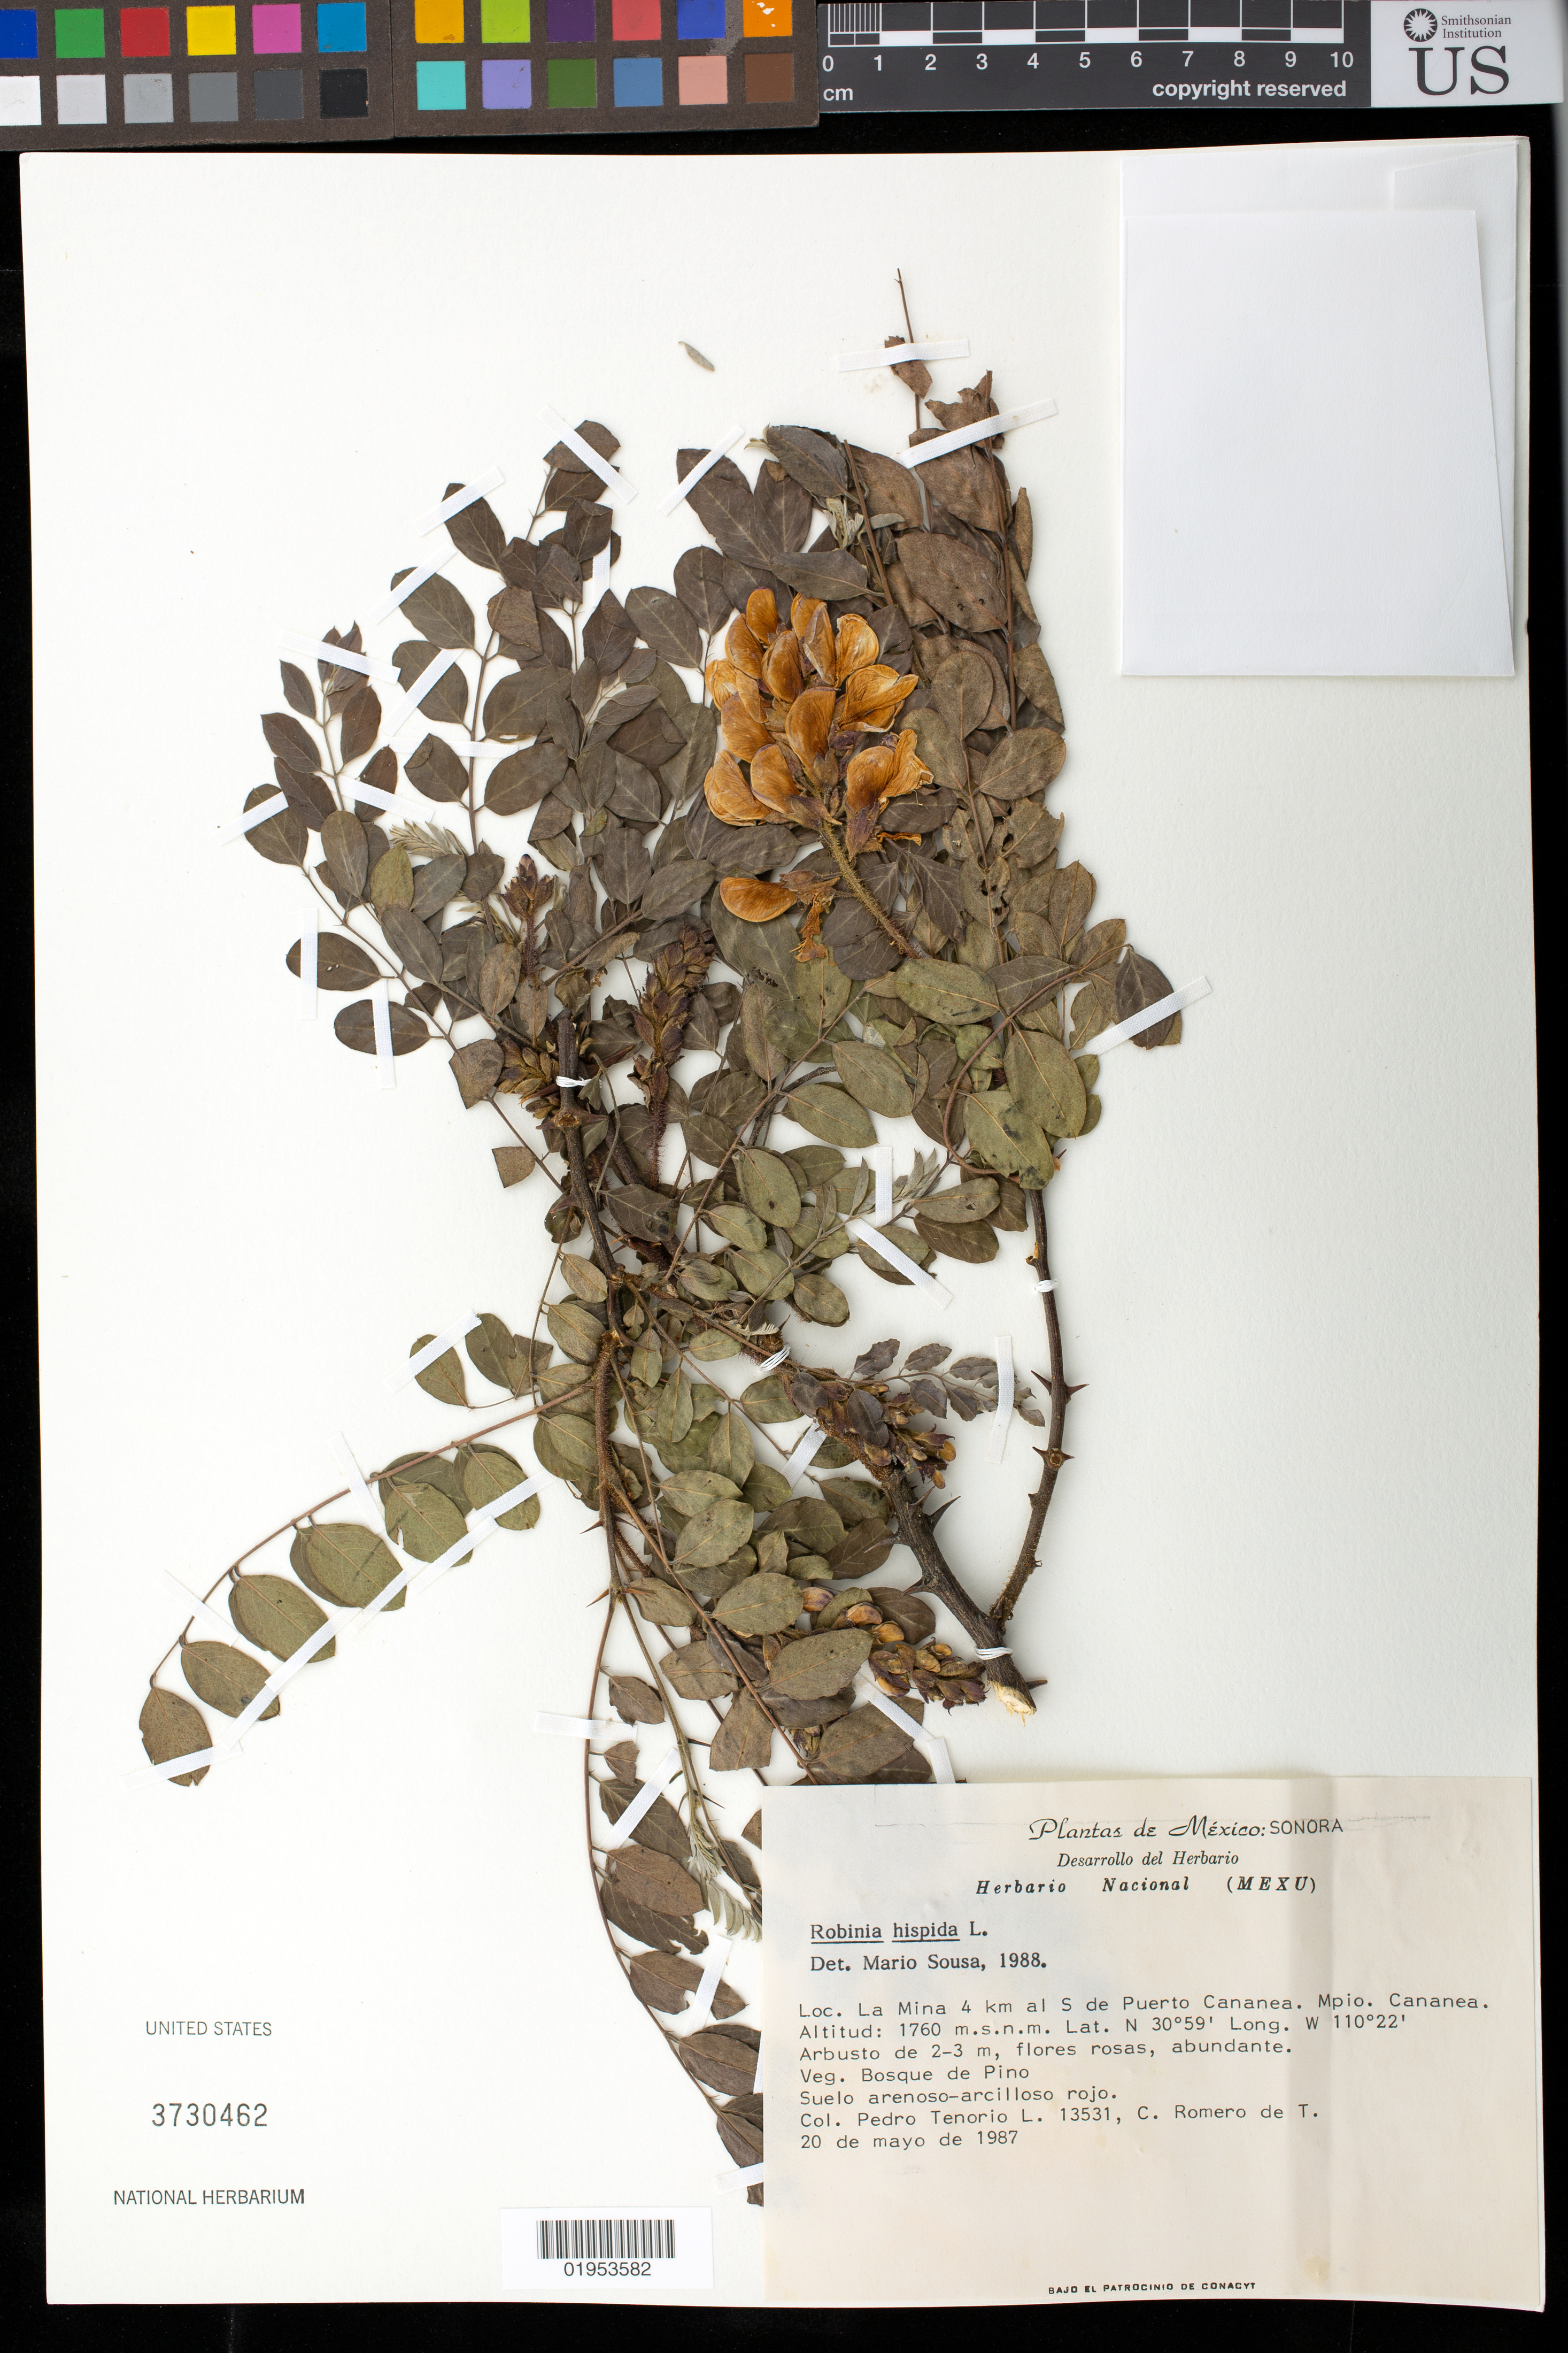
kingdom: Plantae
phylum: Tracheophyta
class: Magnoliopsida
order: Fabales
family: Fabaceae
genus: Robinia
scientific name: Robinia hispida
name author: L.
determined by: Sousa S., Mario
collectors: P. Tenorio L. & C. Romero de T.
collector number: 13531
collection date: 1987-05-20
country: Mexico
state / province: Sonora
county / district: Cananea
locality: La Mina 4 km al S de Puerto Cananea.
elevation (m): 1760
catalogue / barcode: US 3730462